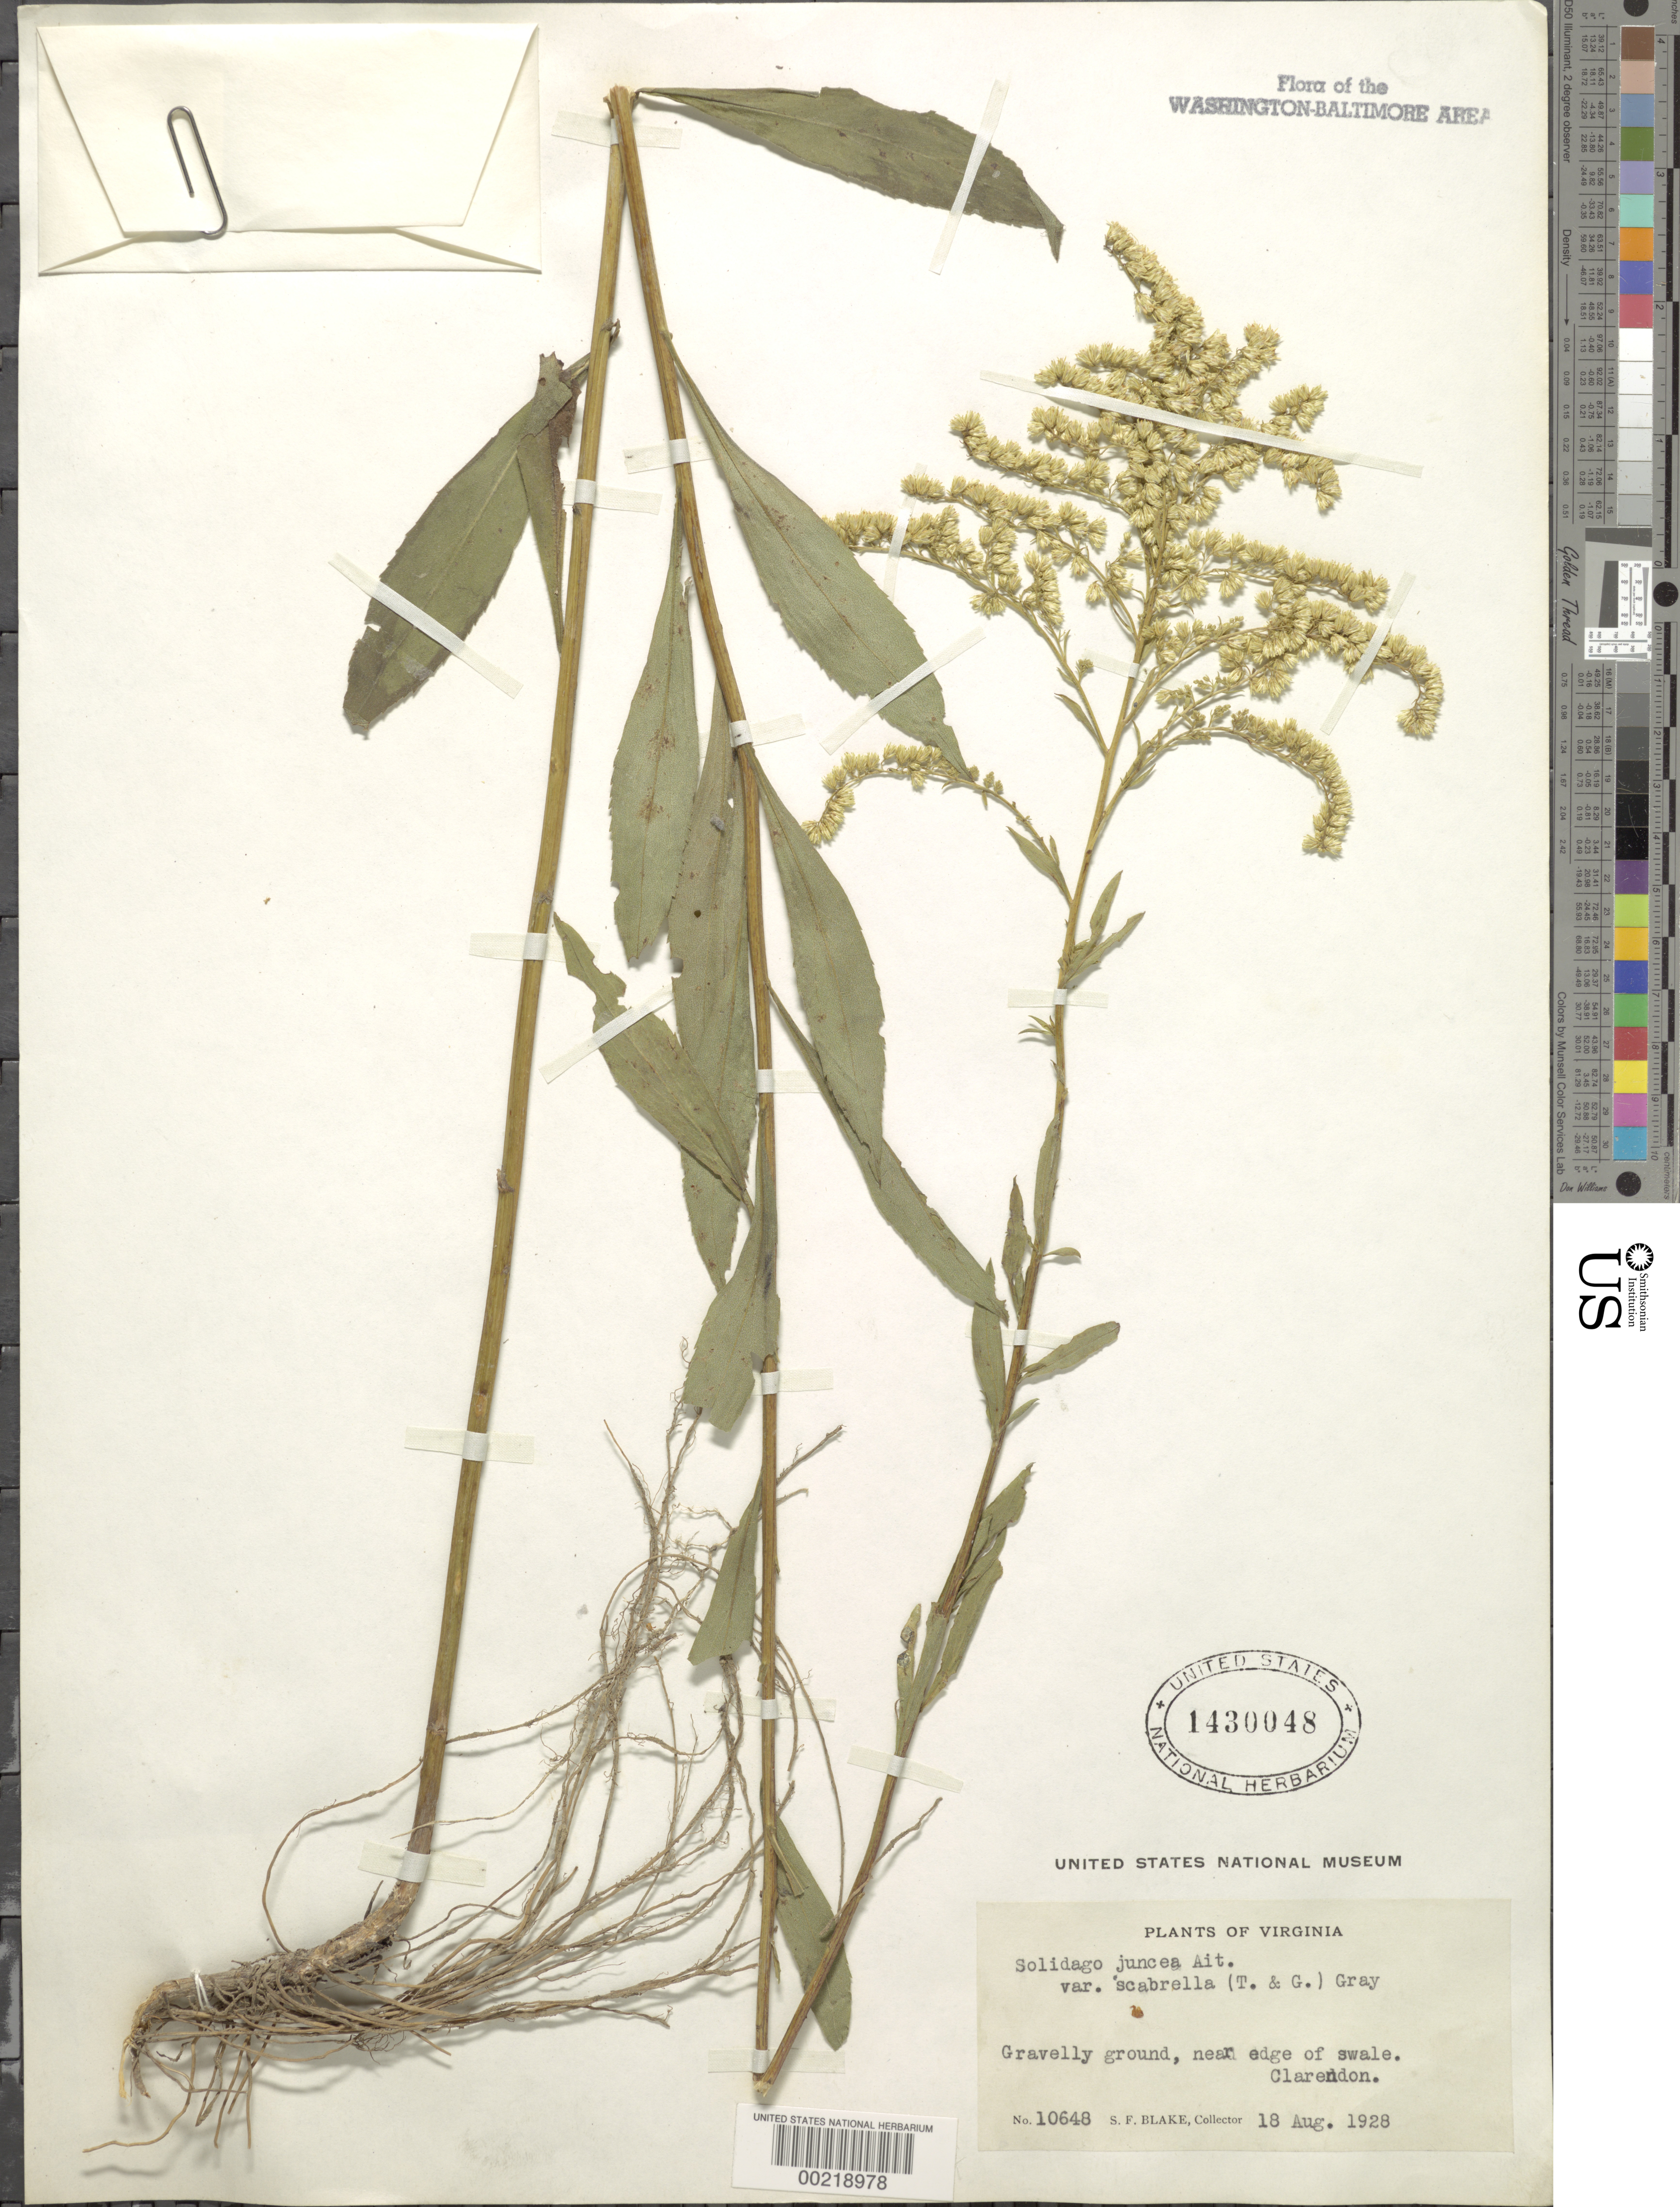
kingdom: Plantae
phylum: Tracheophyta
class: Magnoliopsida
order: Asterales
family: Asteraceae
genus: Solidago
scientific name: Solidago juncea var. scabrella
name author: (Torr. & A. Gray) A. Gray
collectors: S. Blake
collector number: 10648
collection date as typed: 18 Aug 1928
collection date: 1928-08-18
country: United States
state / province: Virginia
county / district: Arlington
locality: Clarendon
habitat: Gravelly ground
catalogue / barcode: US 1430048